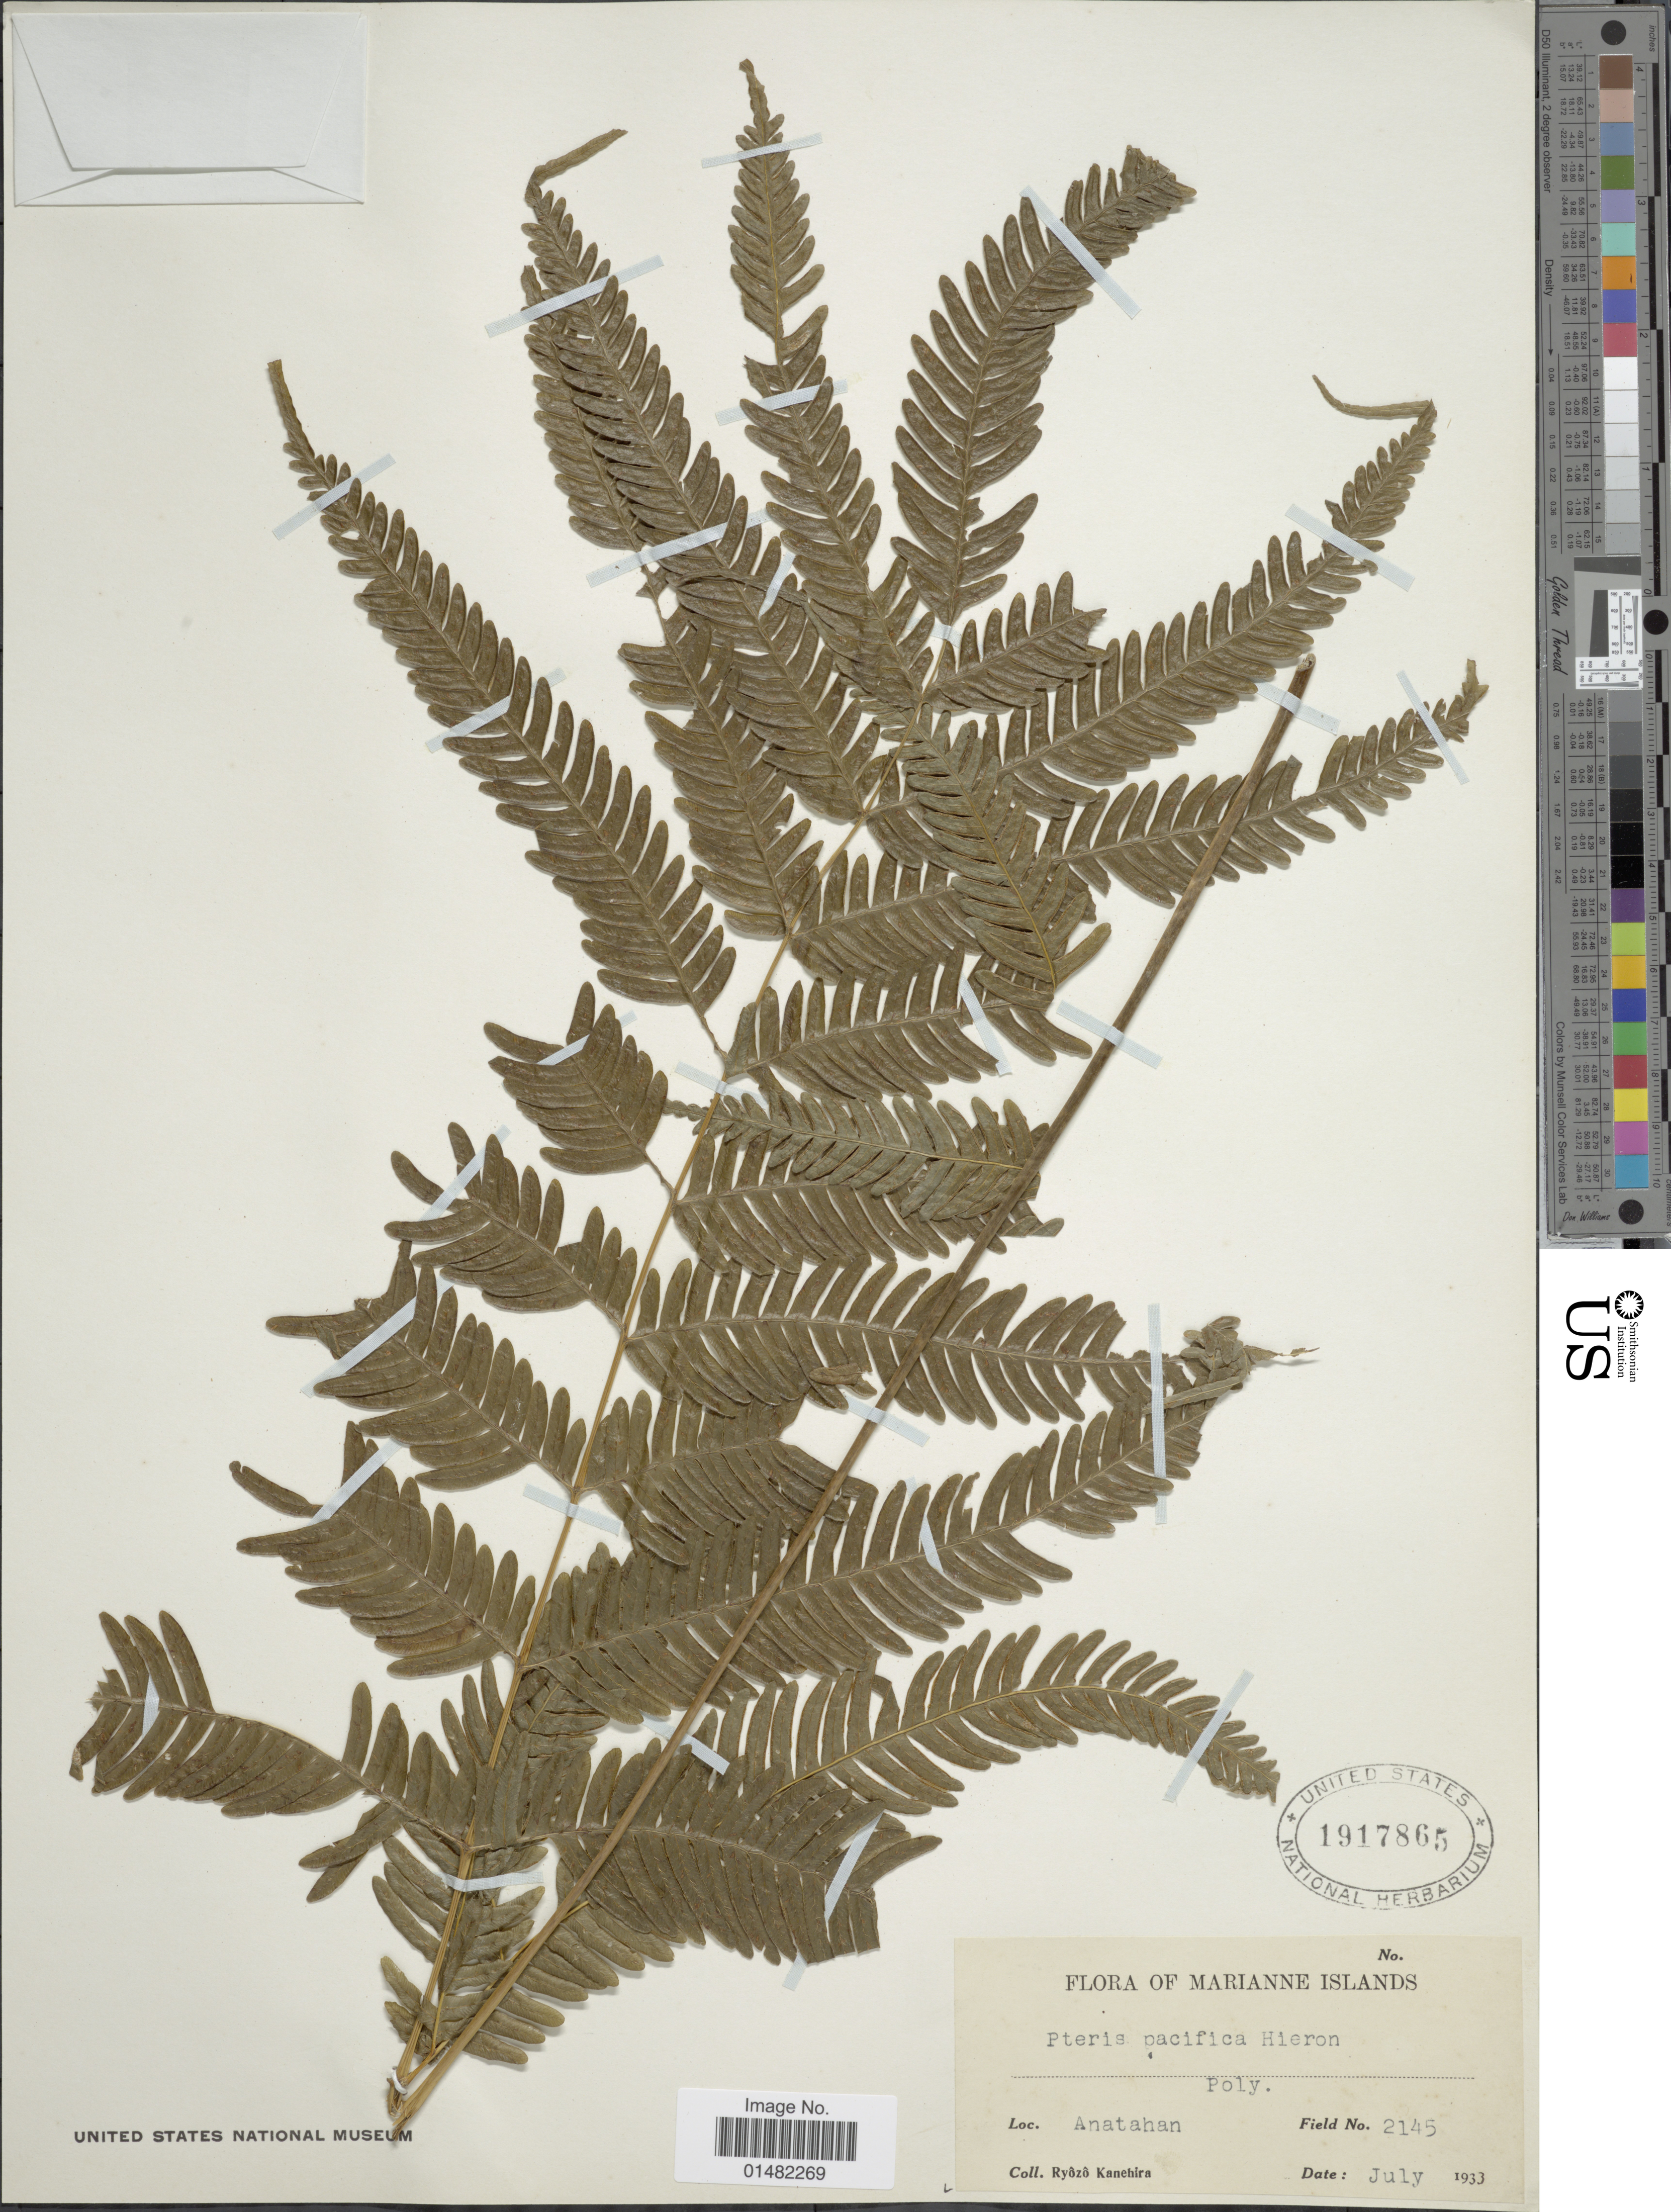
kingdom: Plantae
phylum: Tracheophyta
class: Polypodiopsida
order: Polypodiales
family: Pteridaceae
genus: Pteris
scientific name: Pteris pacifica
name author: Hieron.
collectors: R. Kanehira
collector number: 2145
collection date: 1933-07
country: Northern Mariana Islands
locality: Anatahan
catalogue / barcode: US 1917865